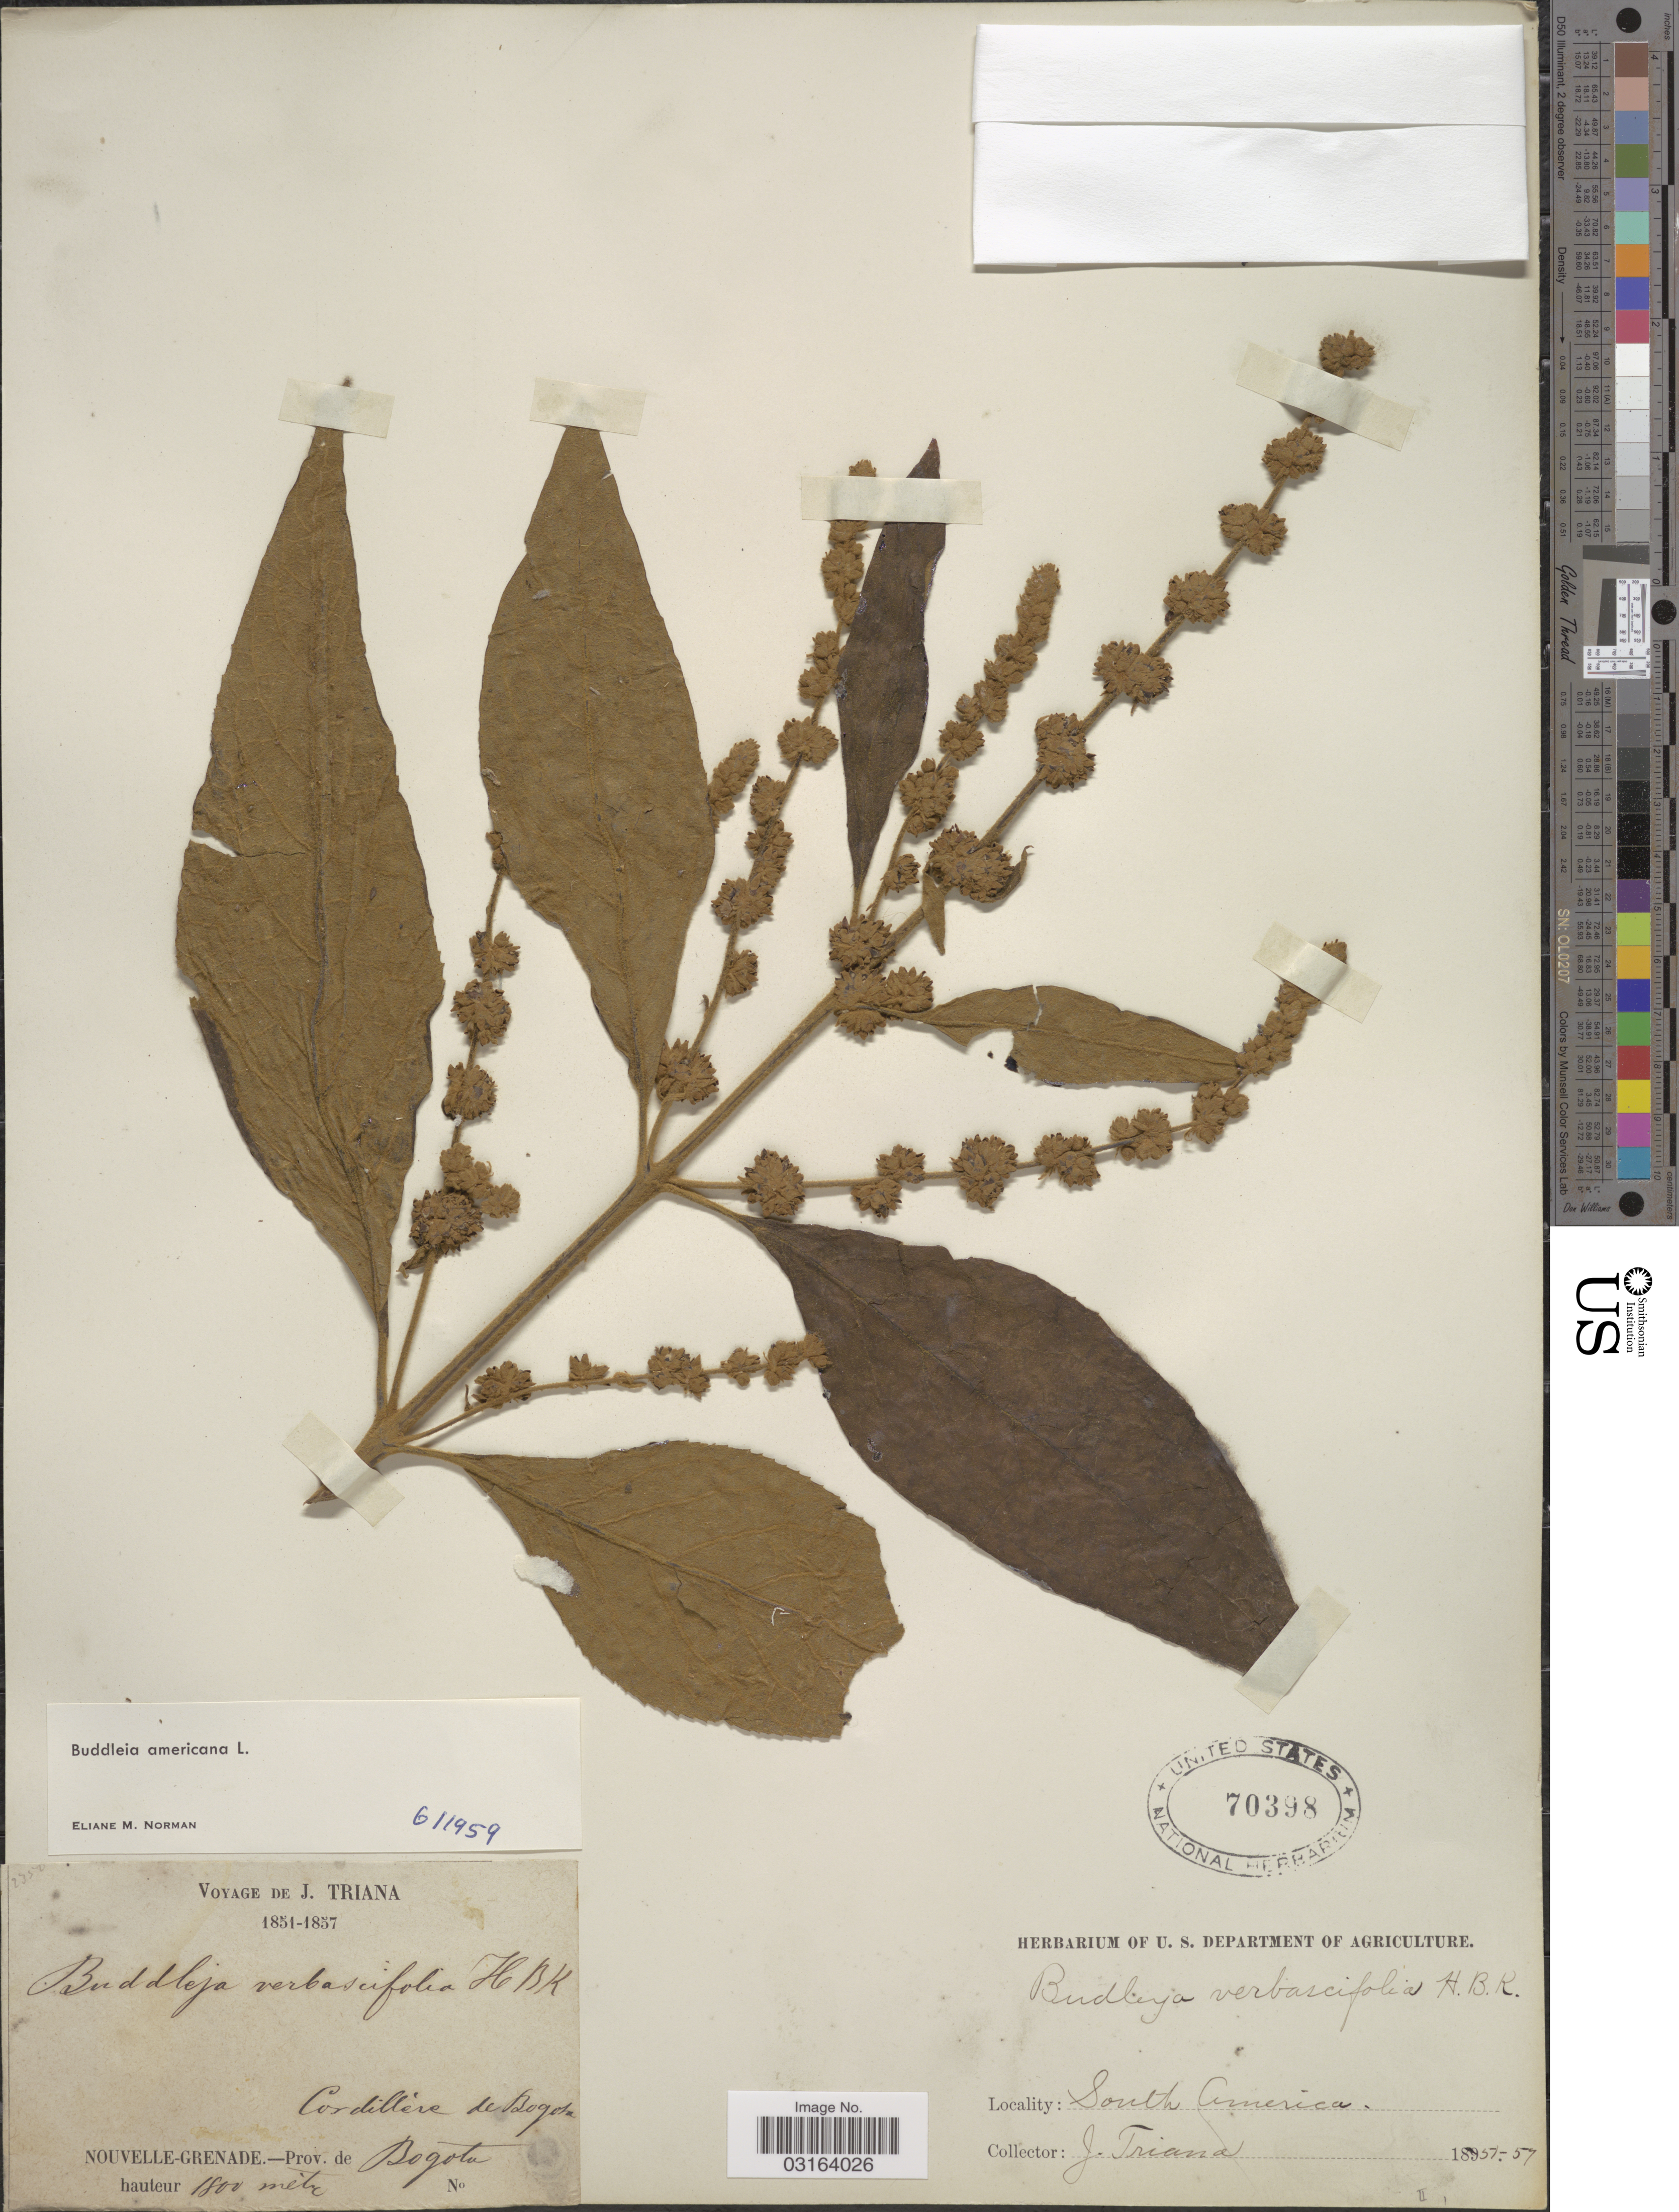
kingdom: Plantae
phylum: Tracheophyta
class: Magnoliopsida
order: Lamiales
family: Scrophulariaceae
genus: Buddleja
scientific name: Buddleja americana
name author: L.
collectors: J. Triana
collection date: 1851/1857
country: Colombia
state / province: Bogota D.C.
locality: Cordillére de Bogota, Nouvelle-Grenade - Prov. de Bogota. South America.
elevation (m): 1800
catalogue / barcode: US 70398